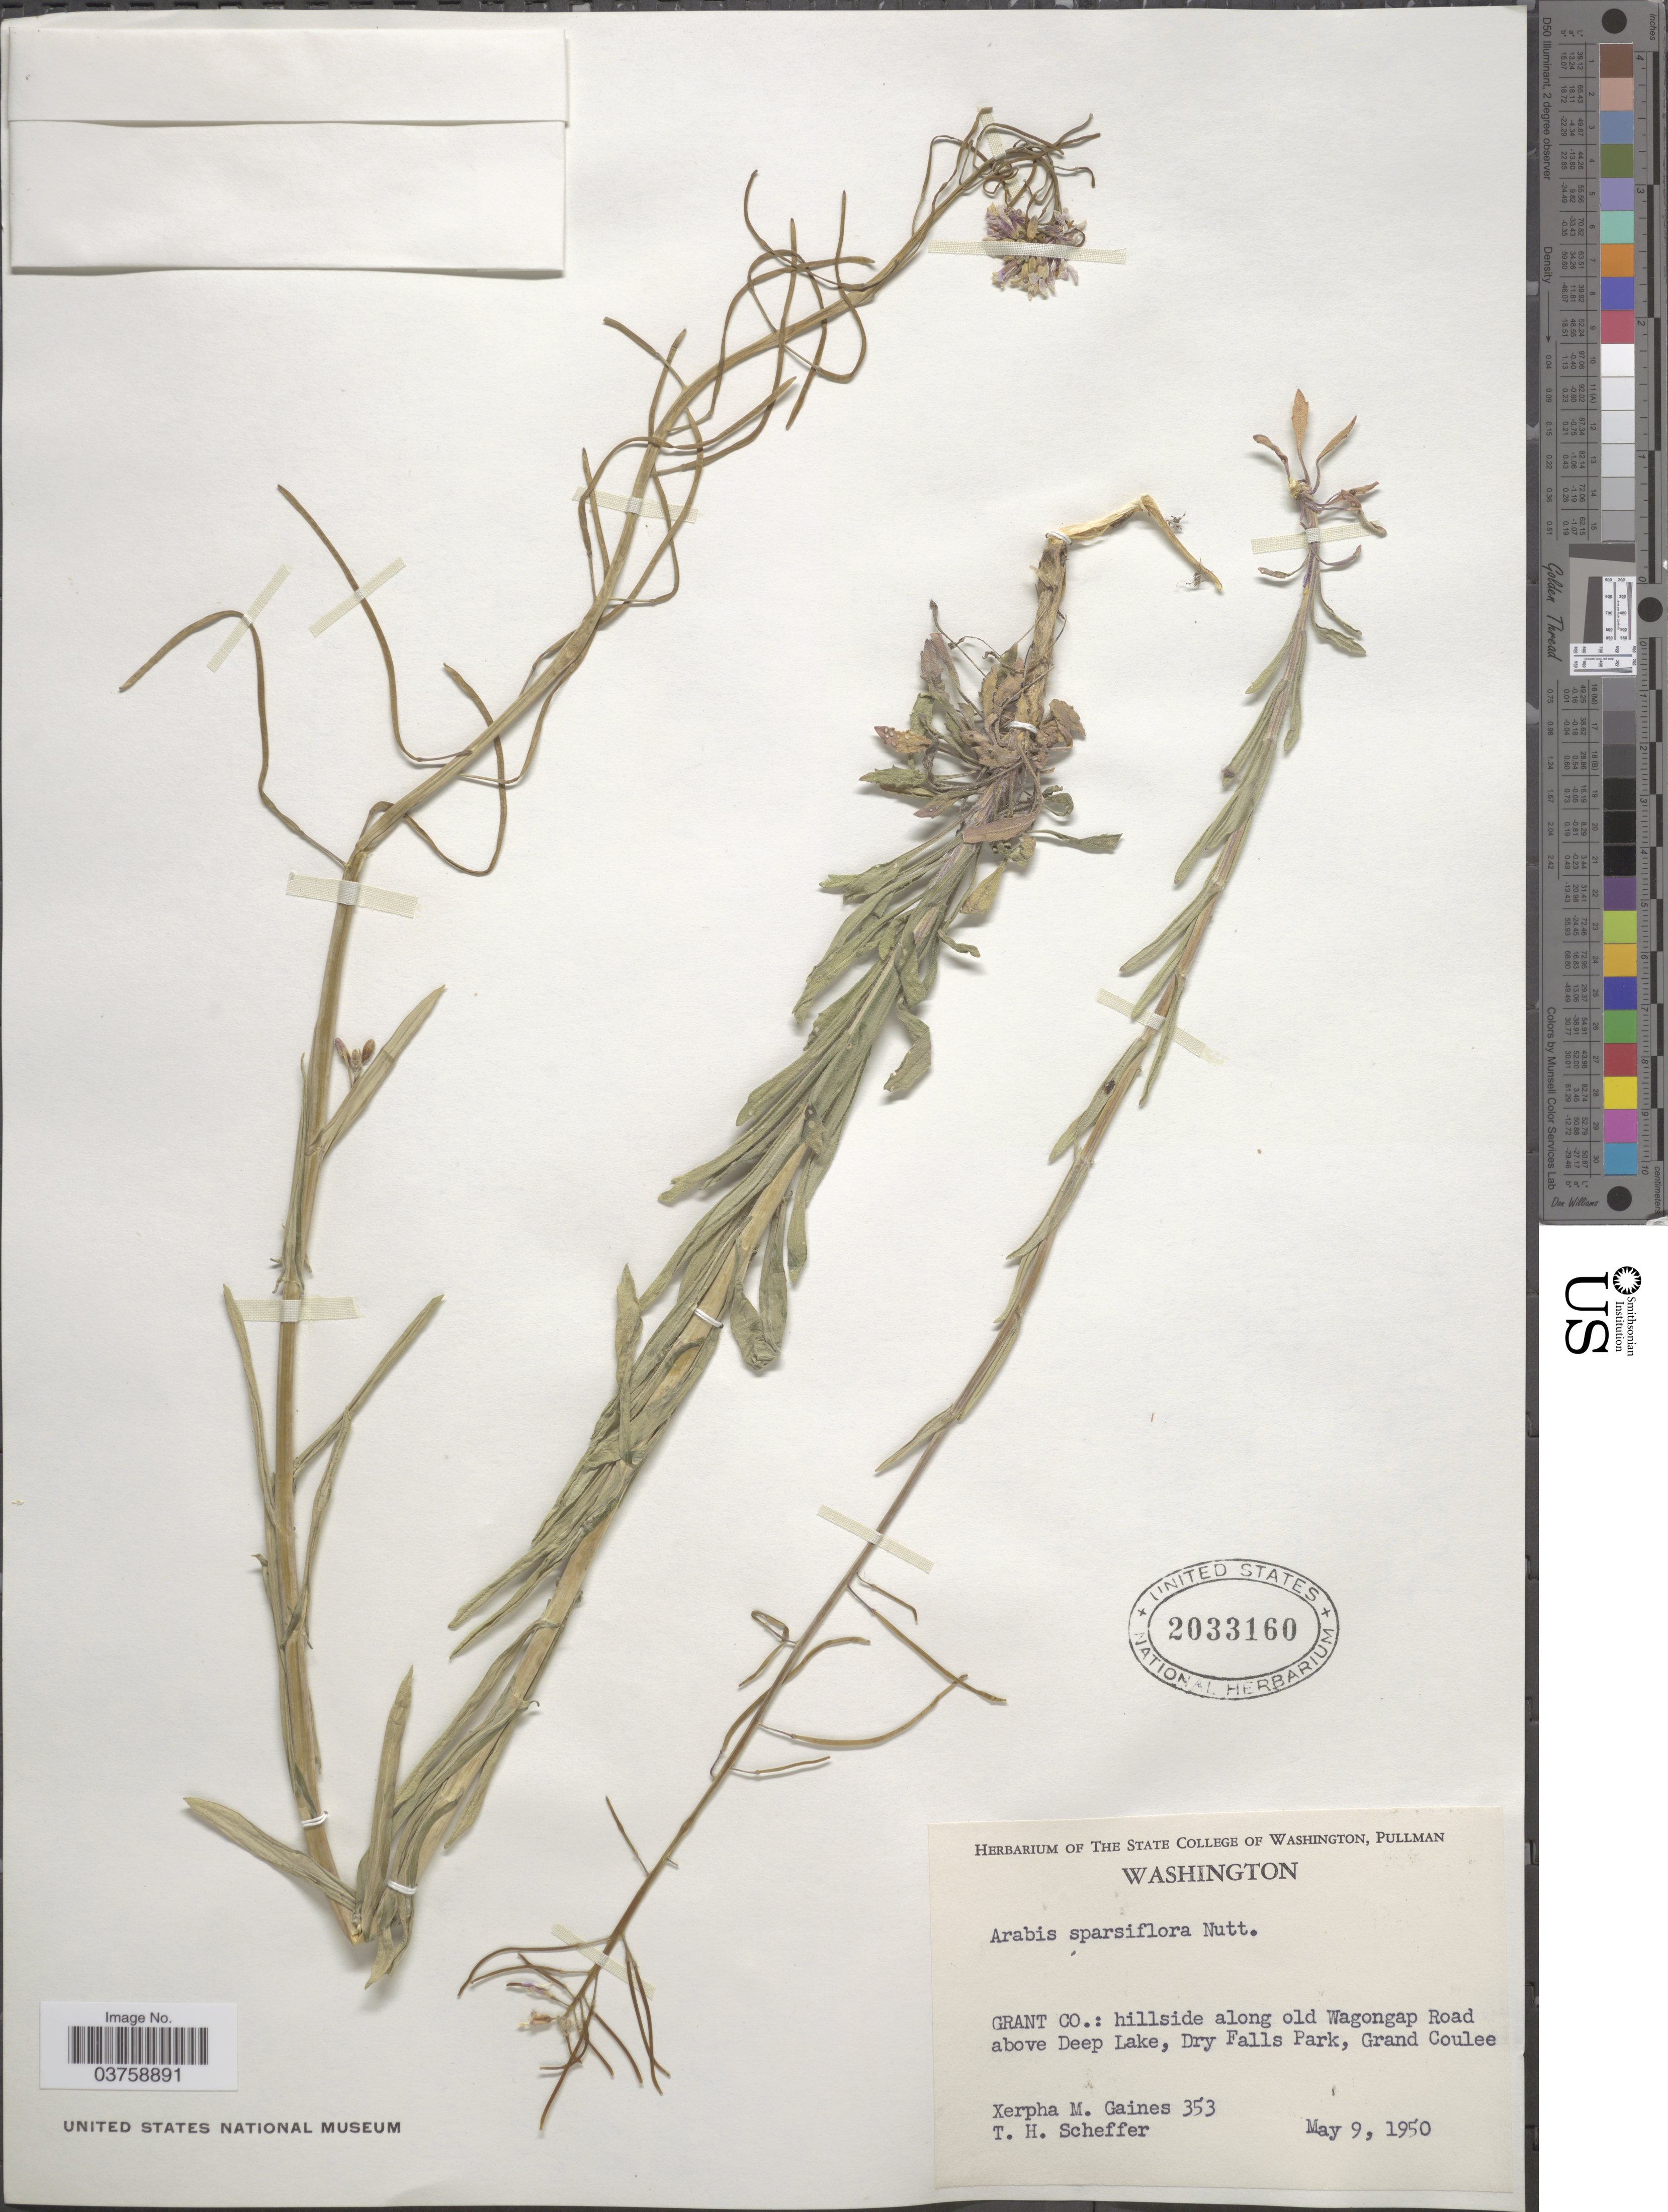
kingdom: Plantae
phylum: Tracheophyta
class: Magnoliopsida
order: Brassicales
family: Brassicaceae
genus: Arabis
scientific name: Arabis sparsiflora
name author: Nutt.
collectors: X. Gaines & T. Scheffer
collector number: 353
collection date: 1950-05-09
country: United States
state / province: Washington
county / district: Grant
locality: Grant Co.: hillside along old Wagongap Road above Deep lake, Dry Falls Park, Grand Coulee.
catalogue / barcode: US 2033160